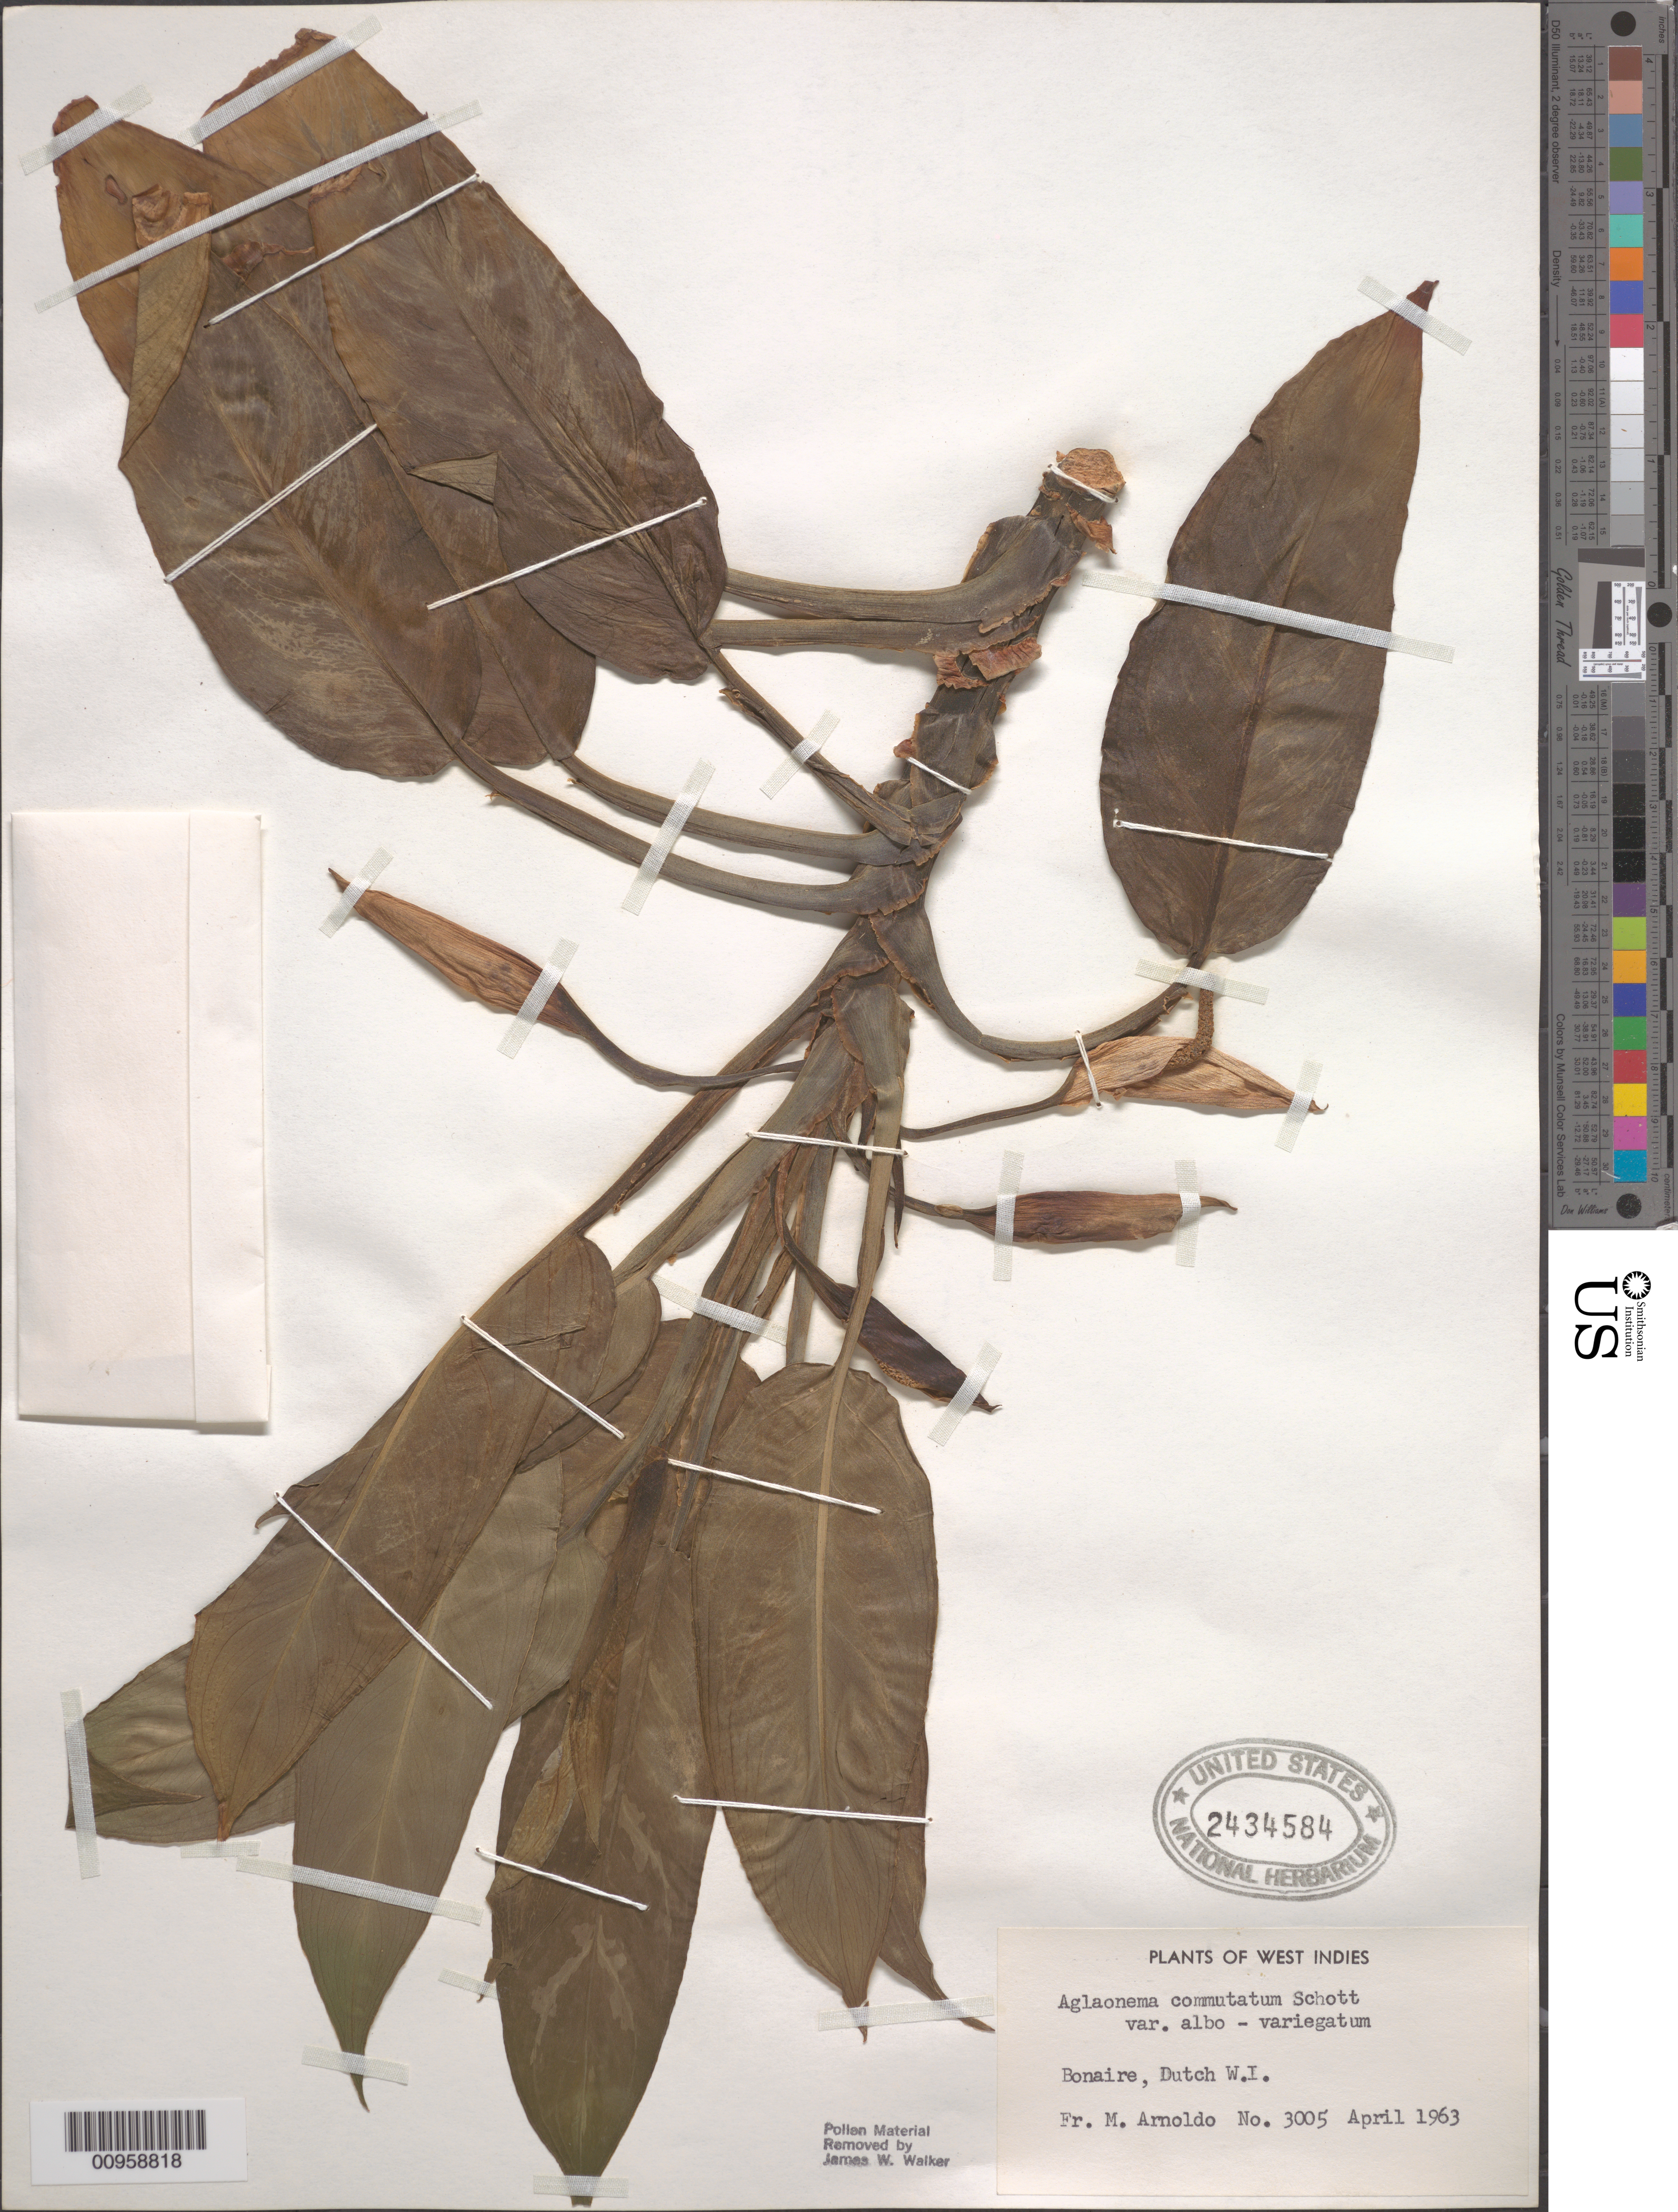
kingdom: Plantae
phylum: Tracheophyta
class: Liliopsida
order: Alismatales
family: Araceae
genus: Aglaonema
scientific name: Aglaonema commutatum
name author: Schott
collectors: N. Arnoldo-Broeders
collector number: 3005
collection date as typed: Apr 1963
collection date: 1963-04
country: Netherlands Antilles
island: Bonaire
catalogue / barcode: US 2434584